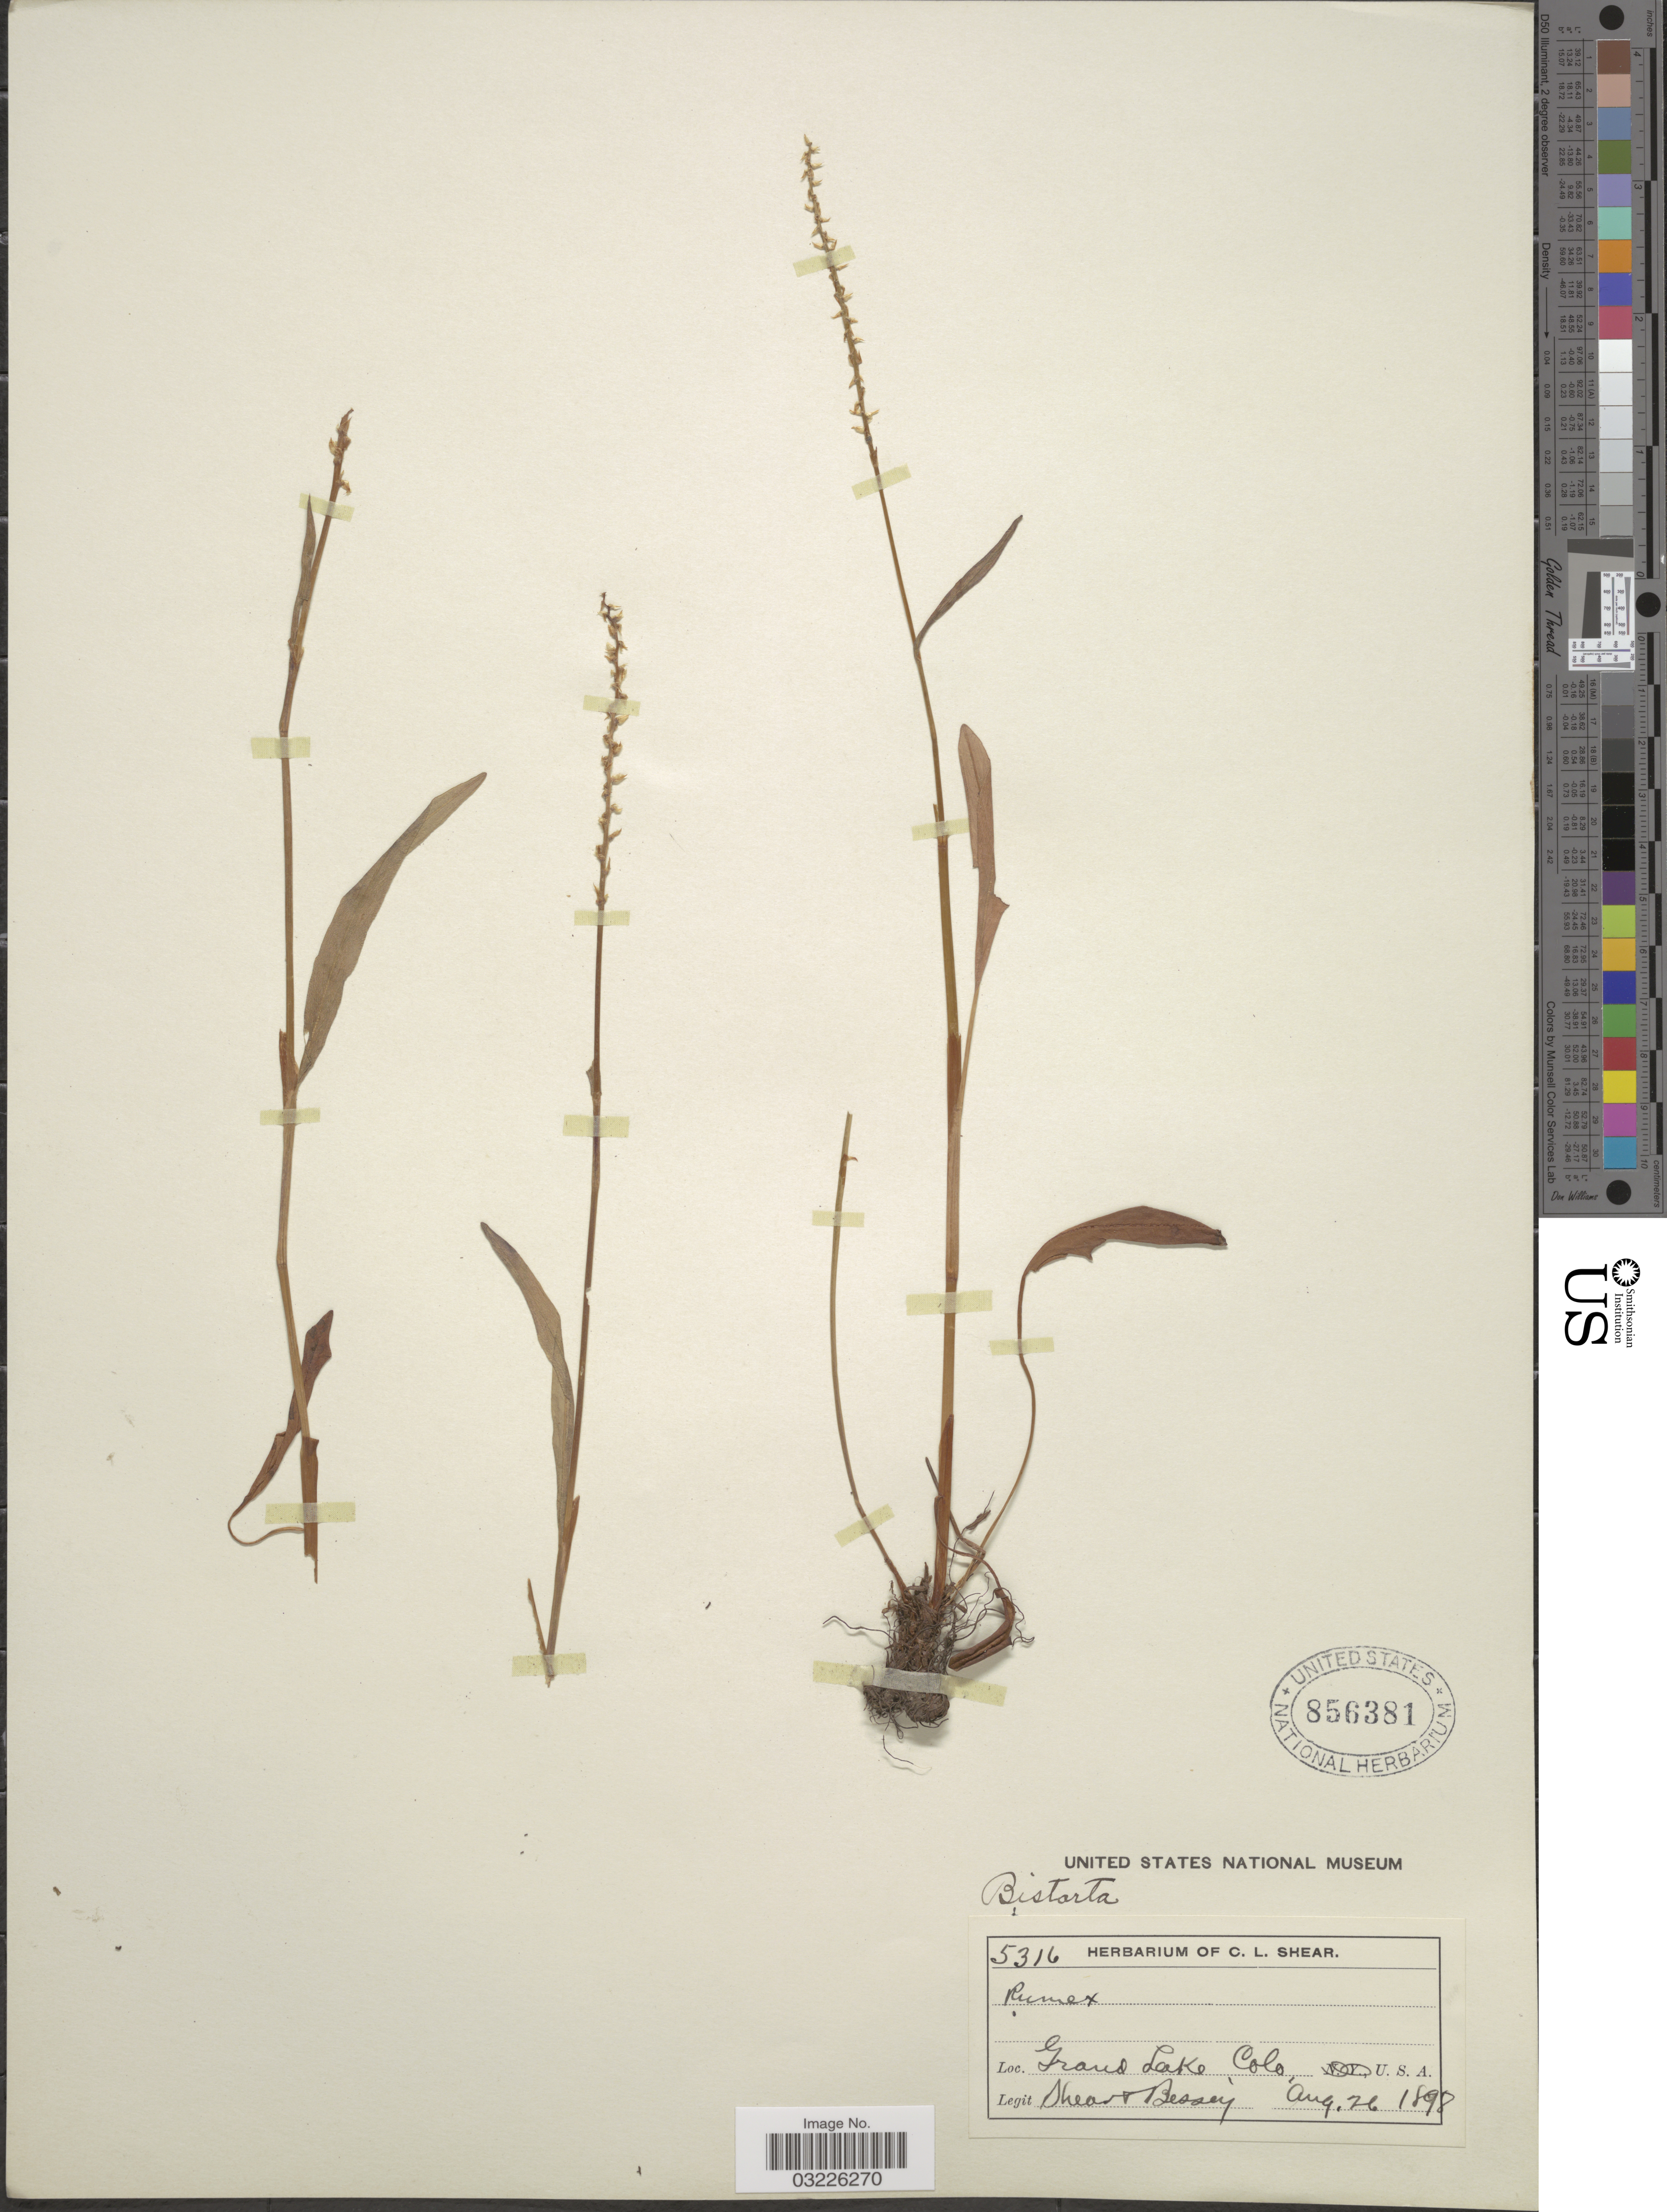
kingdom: Plantae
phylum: Tracheophyta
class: Magnoliopsida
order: Caryophyllales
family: Polygonaceae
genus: Bistorta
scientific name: Bistorta vivipara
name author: (L.) Delarbre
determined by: Strong, Mark T., (BOT), Smithsonian Institution - National Museum of Natural History (UNITED STATES)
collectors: C. L. Shear & -. Bessey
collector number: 5316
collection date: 1892-08-26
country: United States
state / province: Colorado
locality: Grand Lake.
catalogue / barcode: US 856381